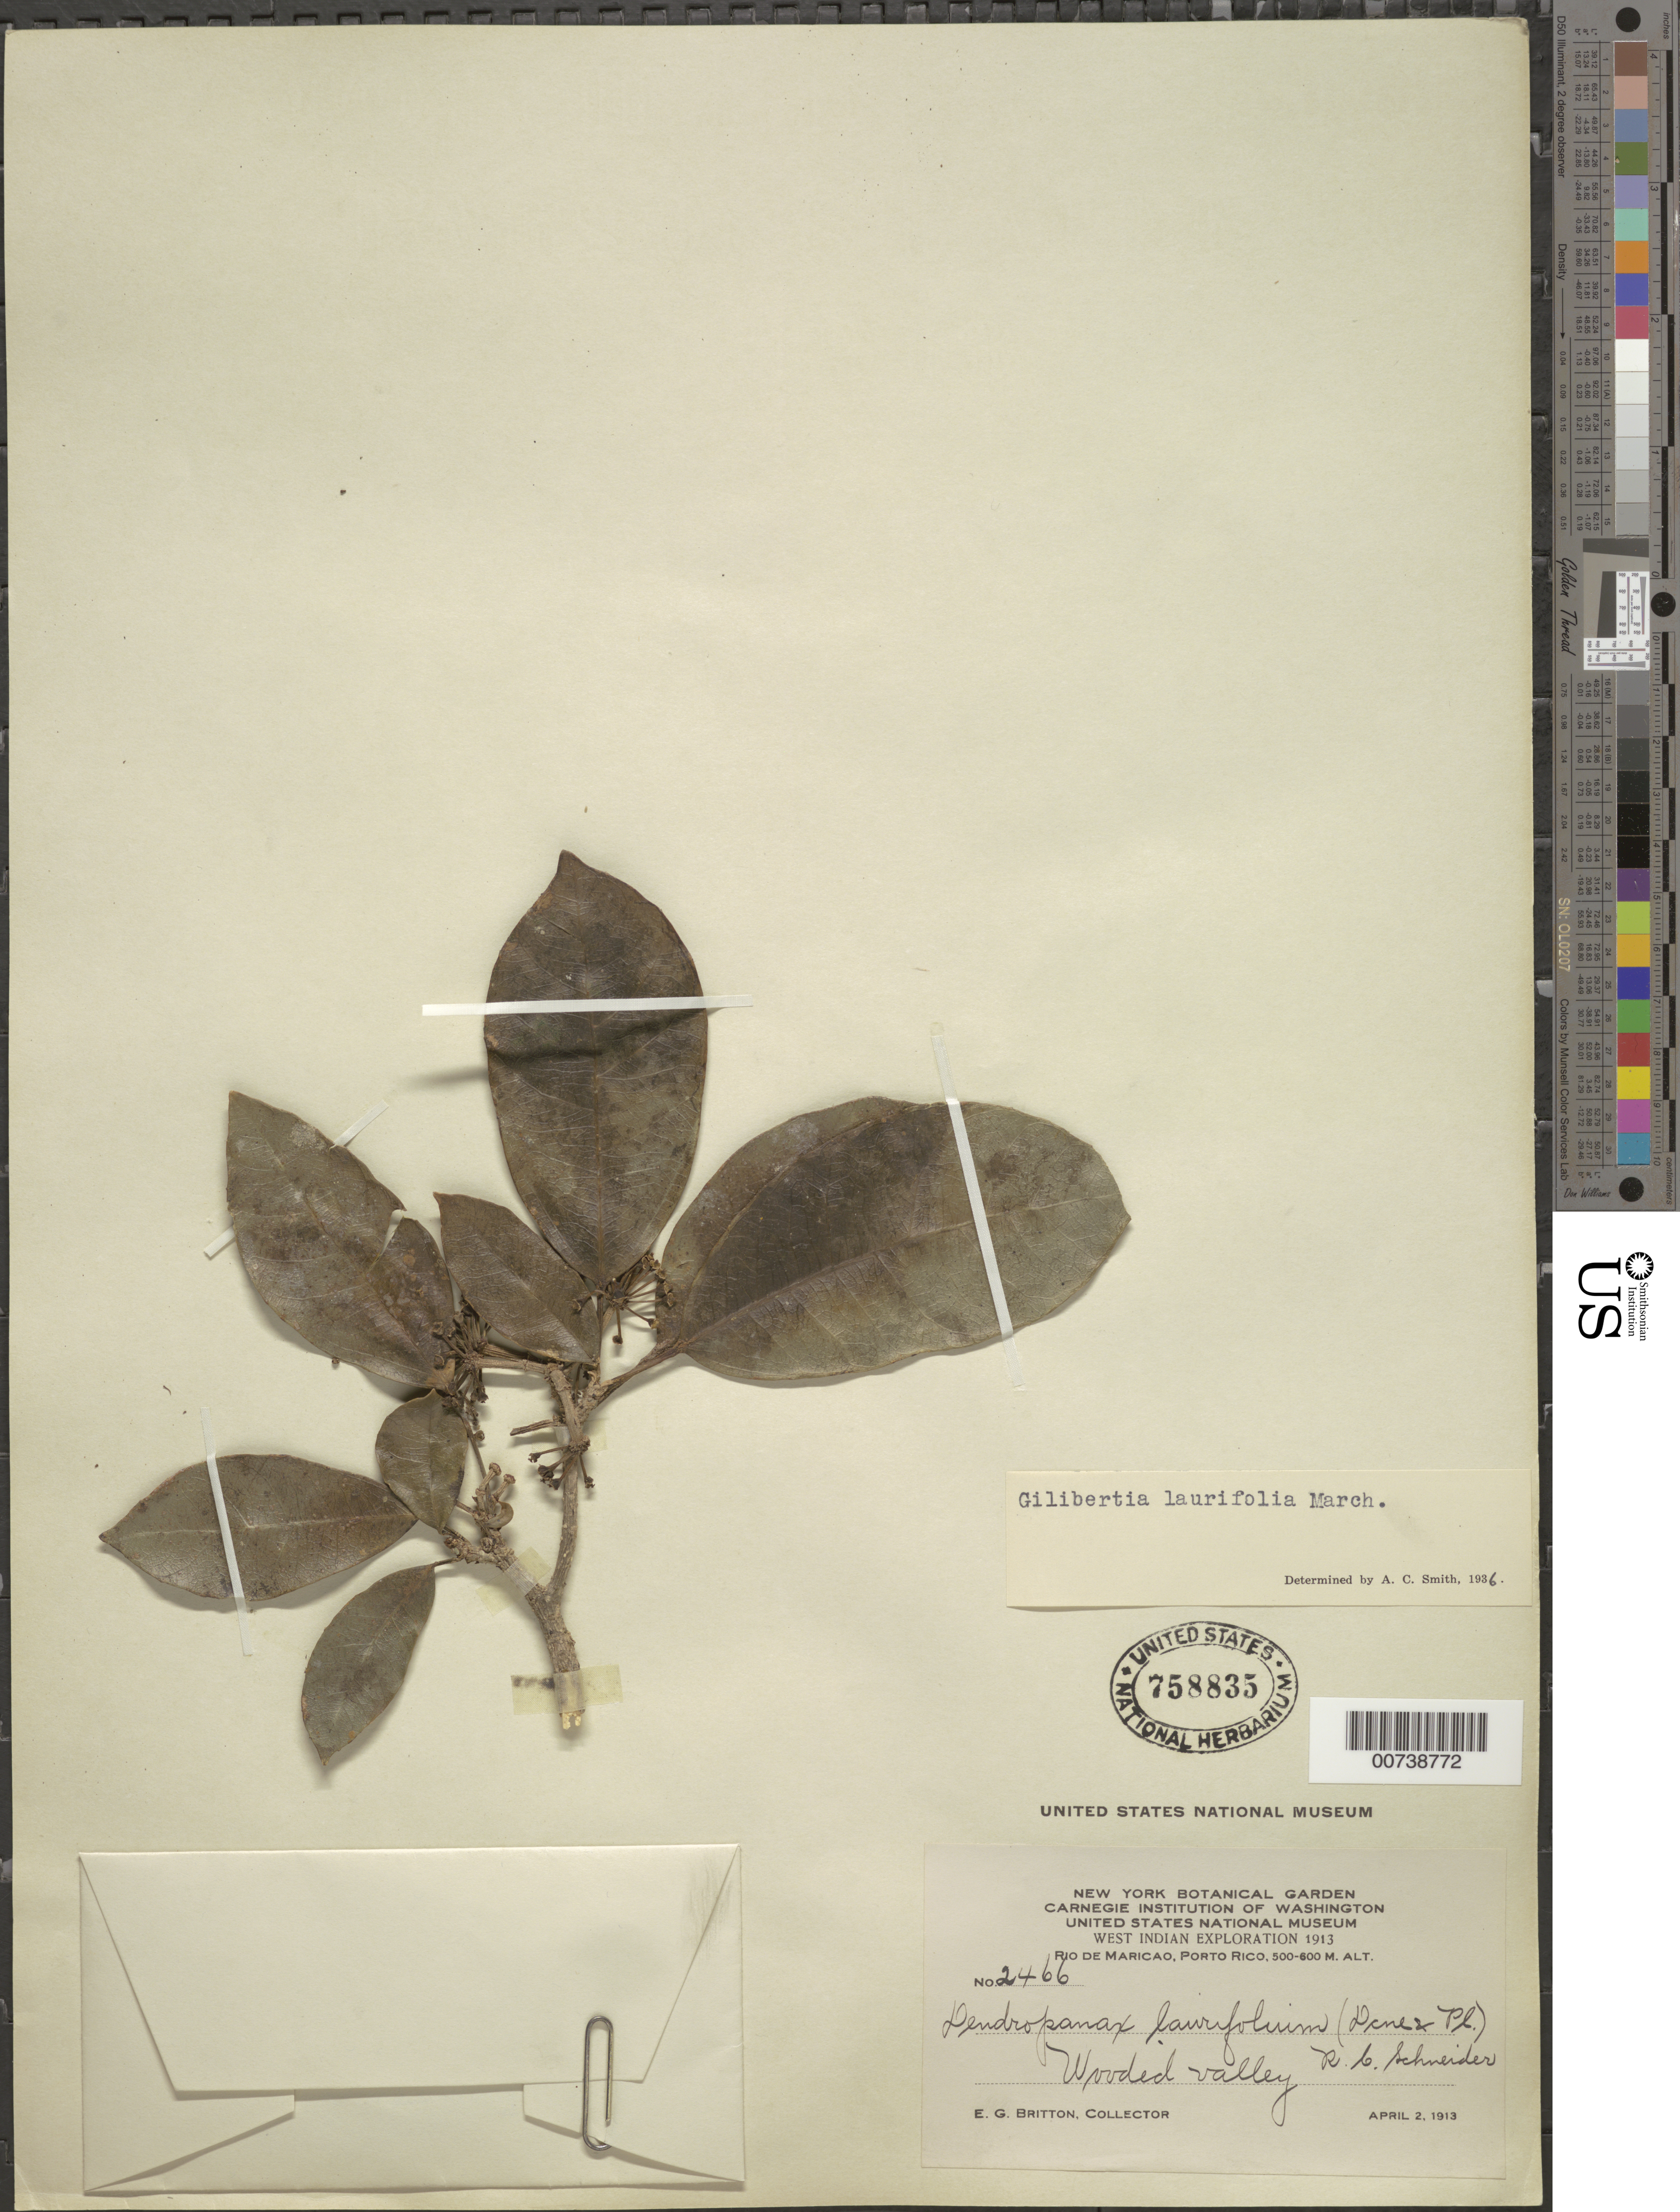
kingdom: Plantae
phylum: Tracheophyta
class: Magnoliopsida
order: Apiales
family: Araliaceae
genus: Dendropanax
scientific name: Dendropanax laurifolius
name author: (Marchal ex Urb.) Decne. & Planch. ex R.C. Schneid.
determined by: Smith, A. C.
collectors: E. G. Britton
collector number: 2466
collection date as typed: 02 Apr 1913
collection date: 1913-04-02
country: Puerto Rico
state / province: Maricao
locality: Rio Maricao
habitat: Wooded valley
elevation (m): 500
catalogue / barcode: US 758835